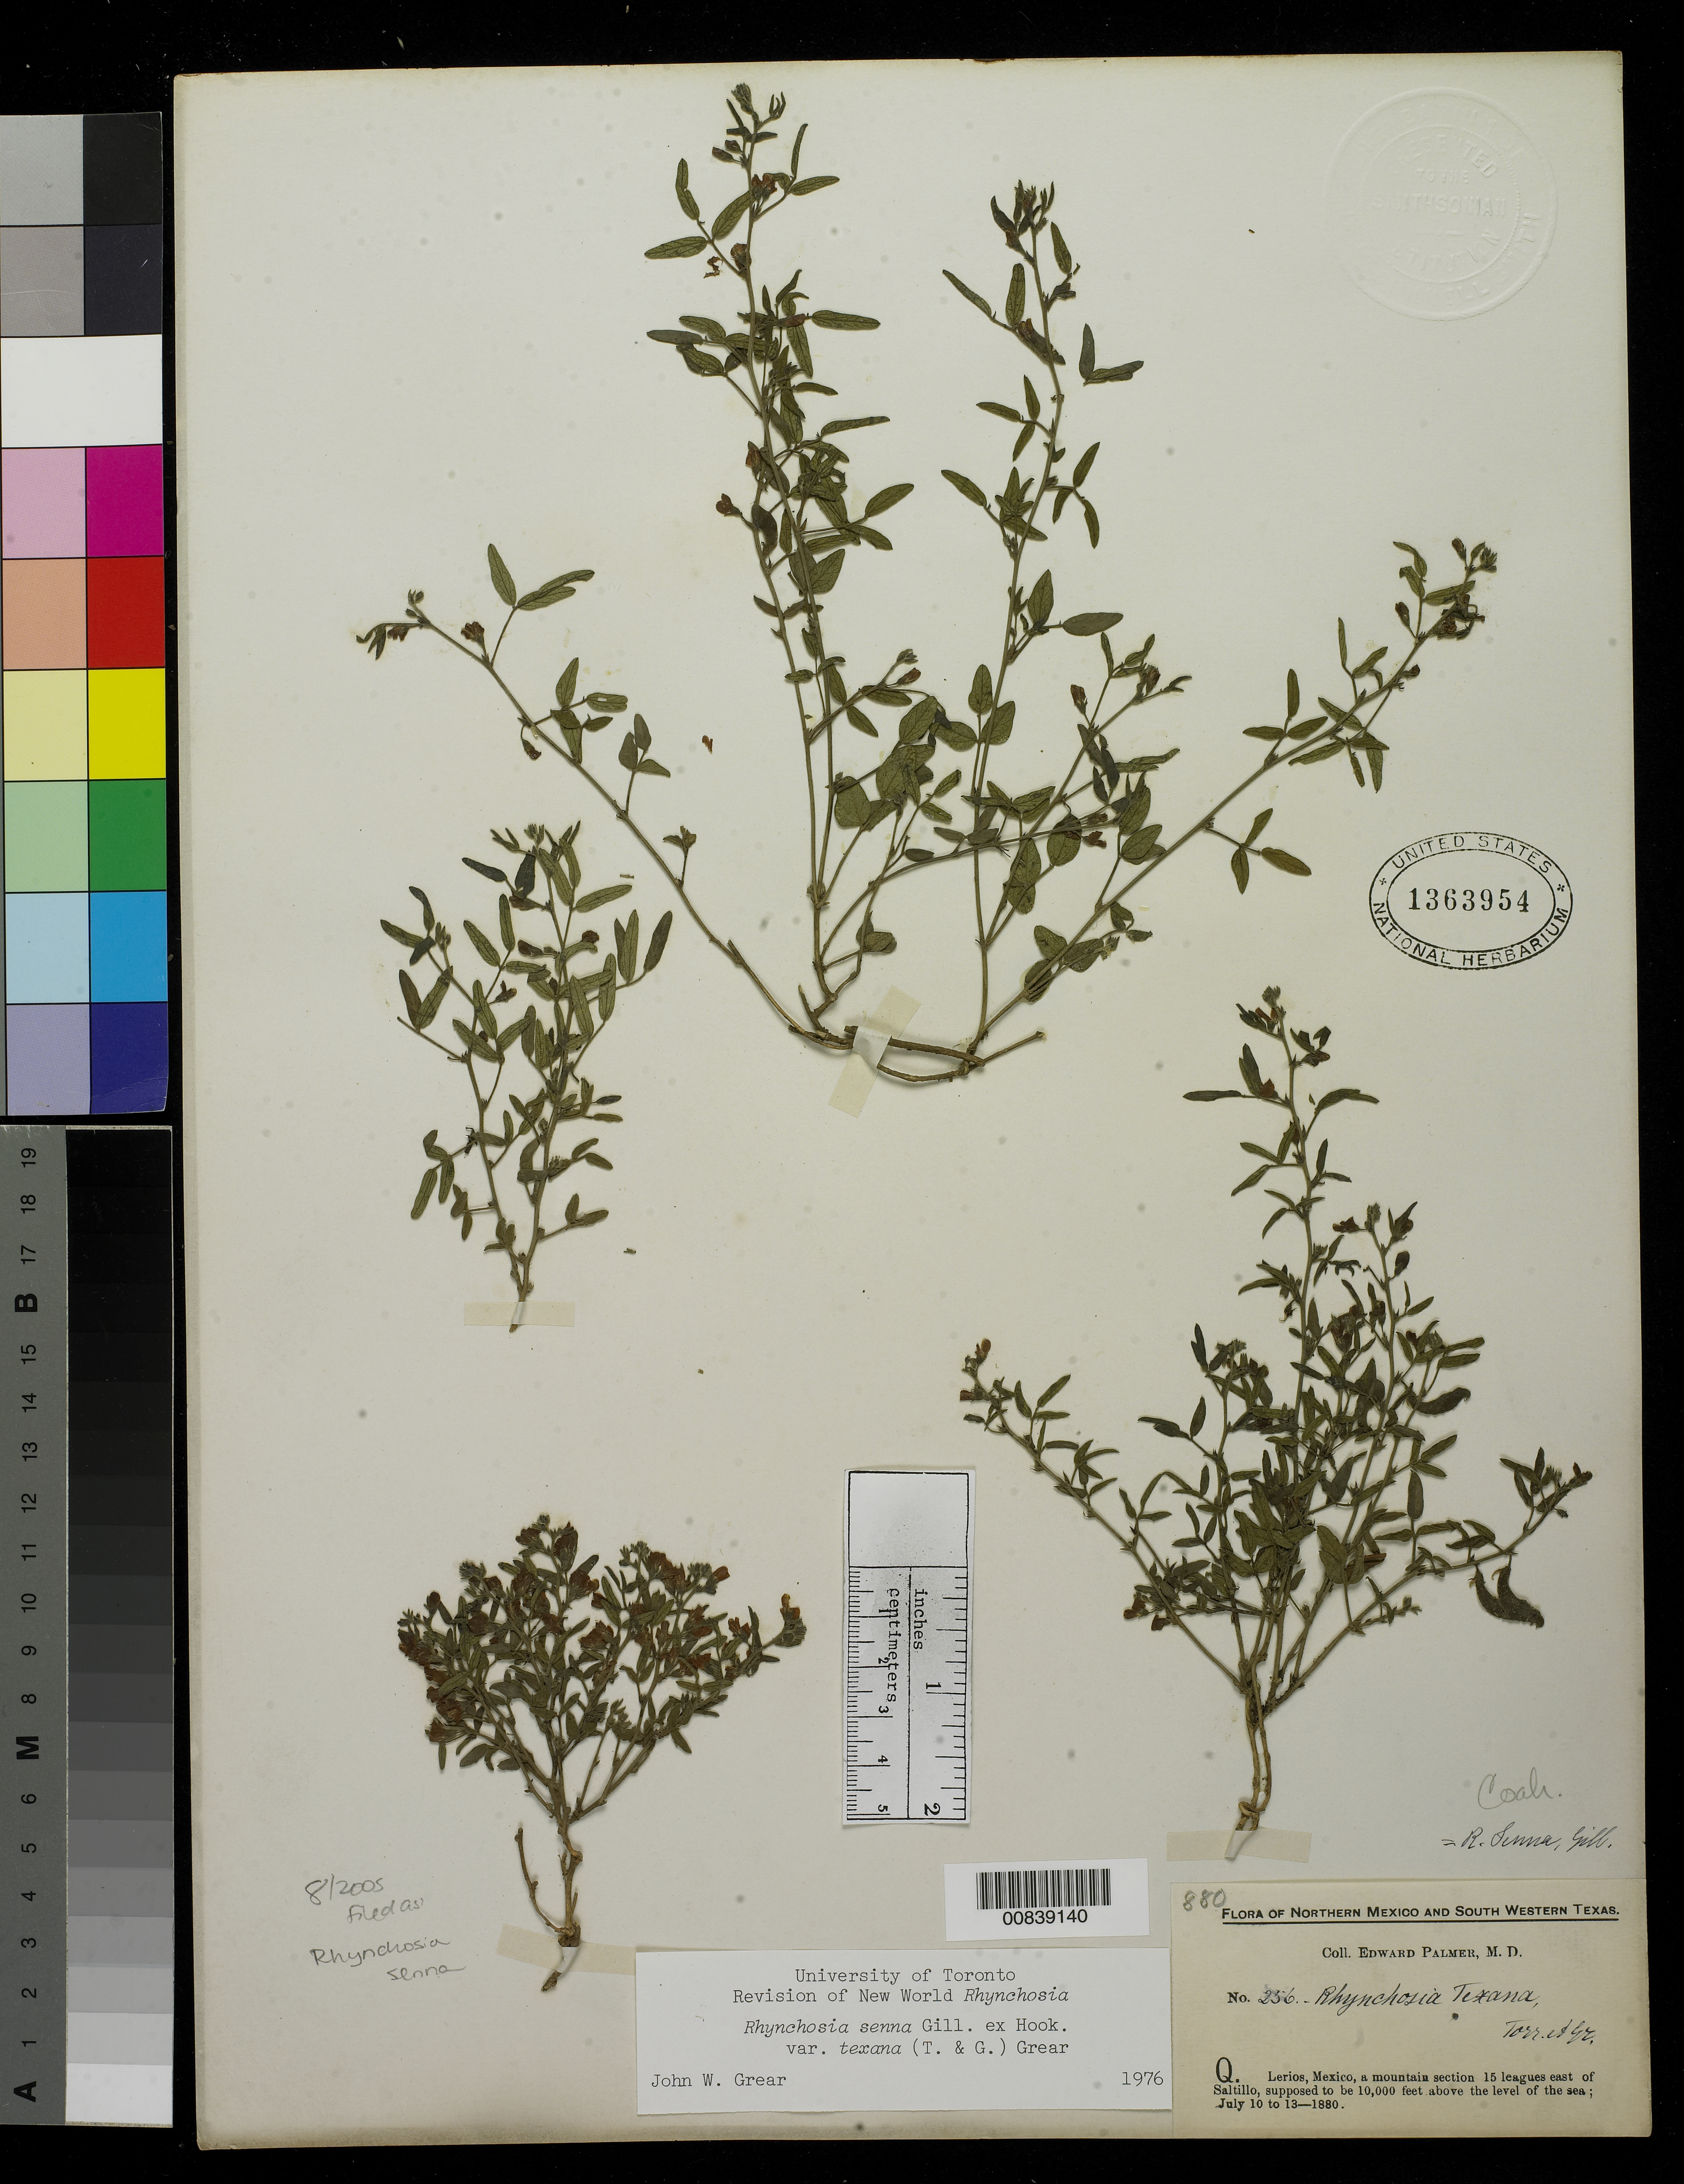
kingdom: Plantae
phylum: Tracheophyta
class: Magnoliopsida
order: Fabales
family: Fabaceae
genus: Rhynchosia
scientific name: Rhynchosia senna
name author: Gillies ex Hook.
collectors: E. Palmer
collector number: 256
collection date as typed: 10 Jul 1880 to 13 Jul 1880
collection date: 1880-07-10/1880-07-13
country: Mexico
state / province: Coahuila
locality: Q. Lerios, a mountain section 15 leaguyes east of Saltillo, Coahuila.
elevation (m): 3048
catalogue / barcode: US 1363954